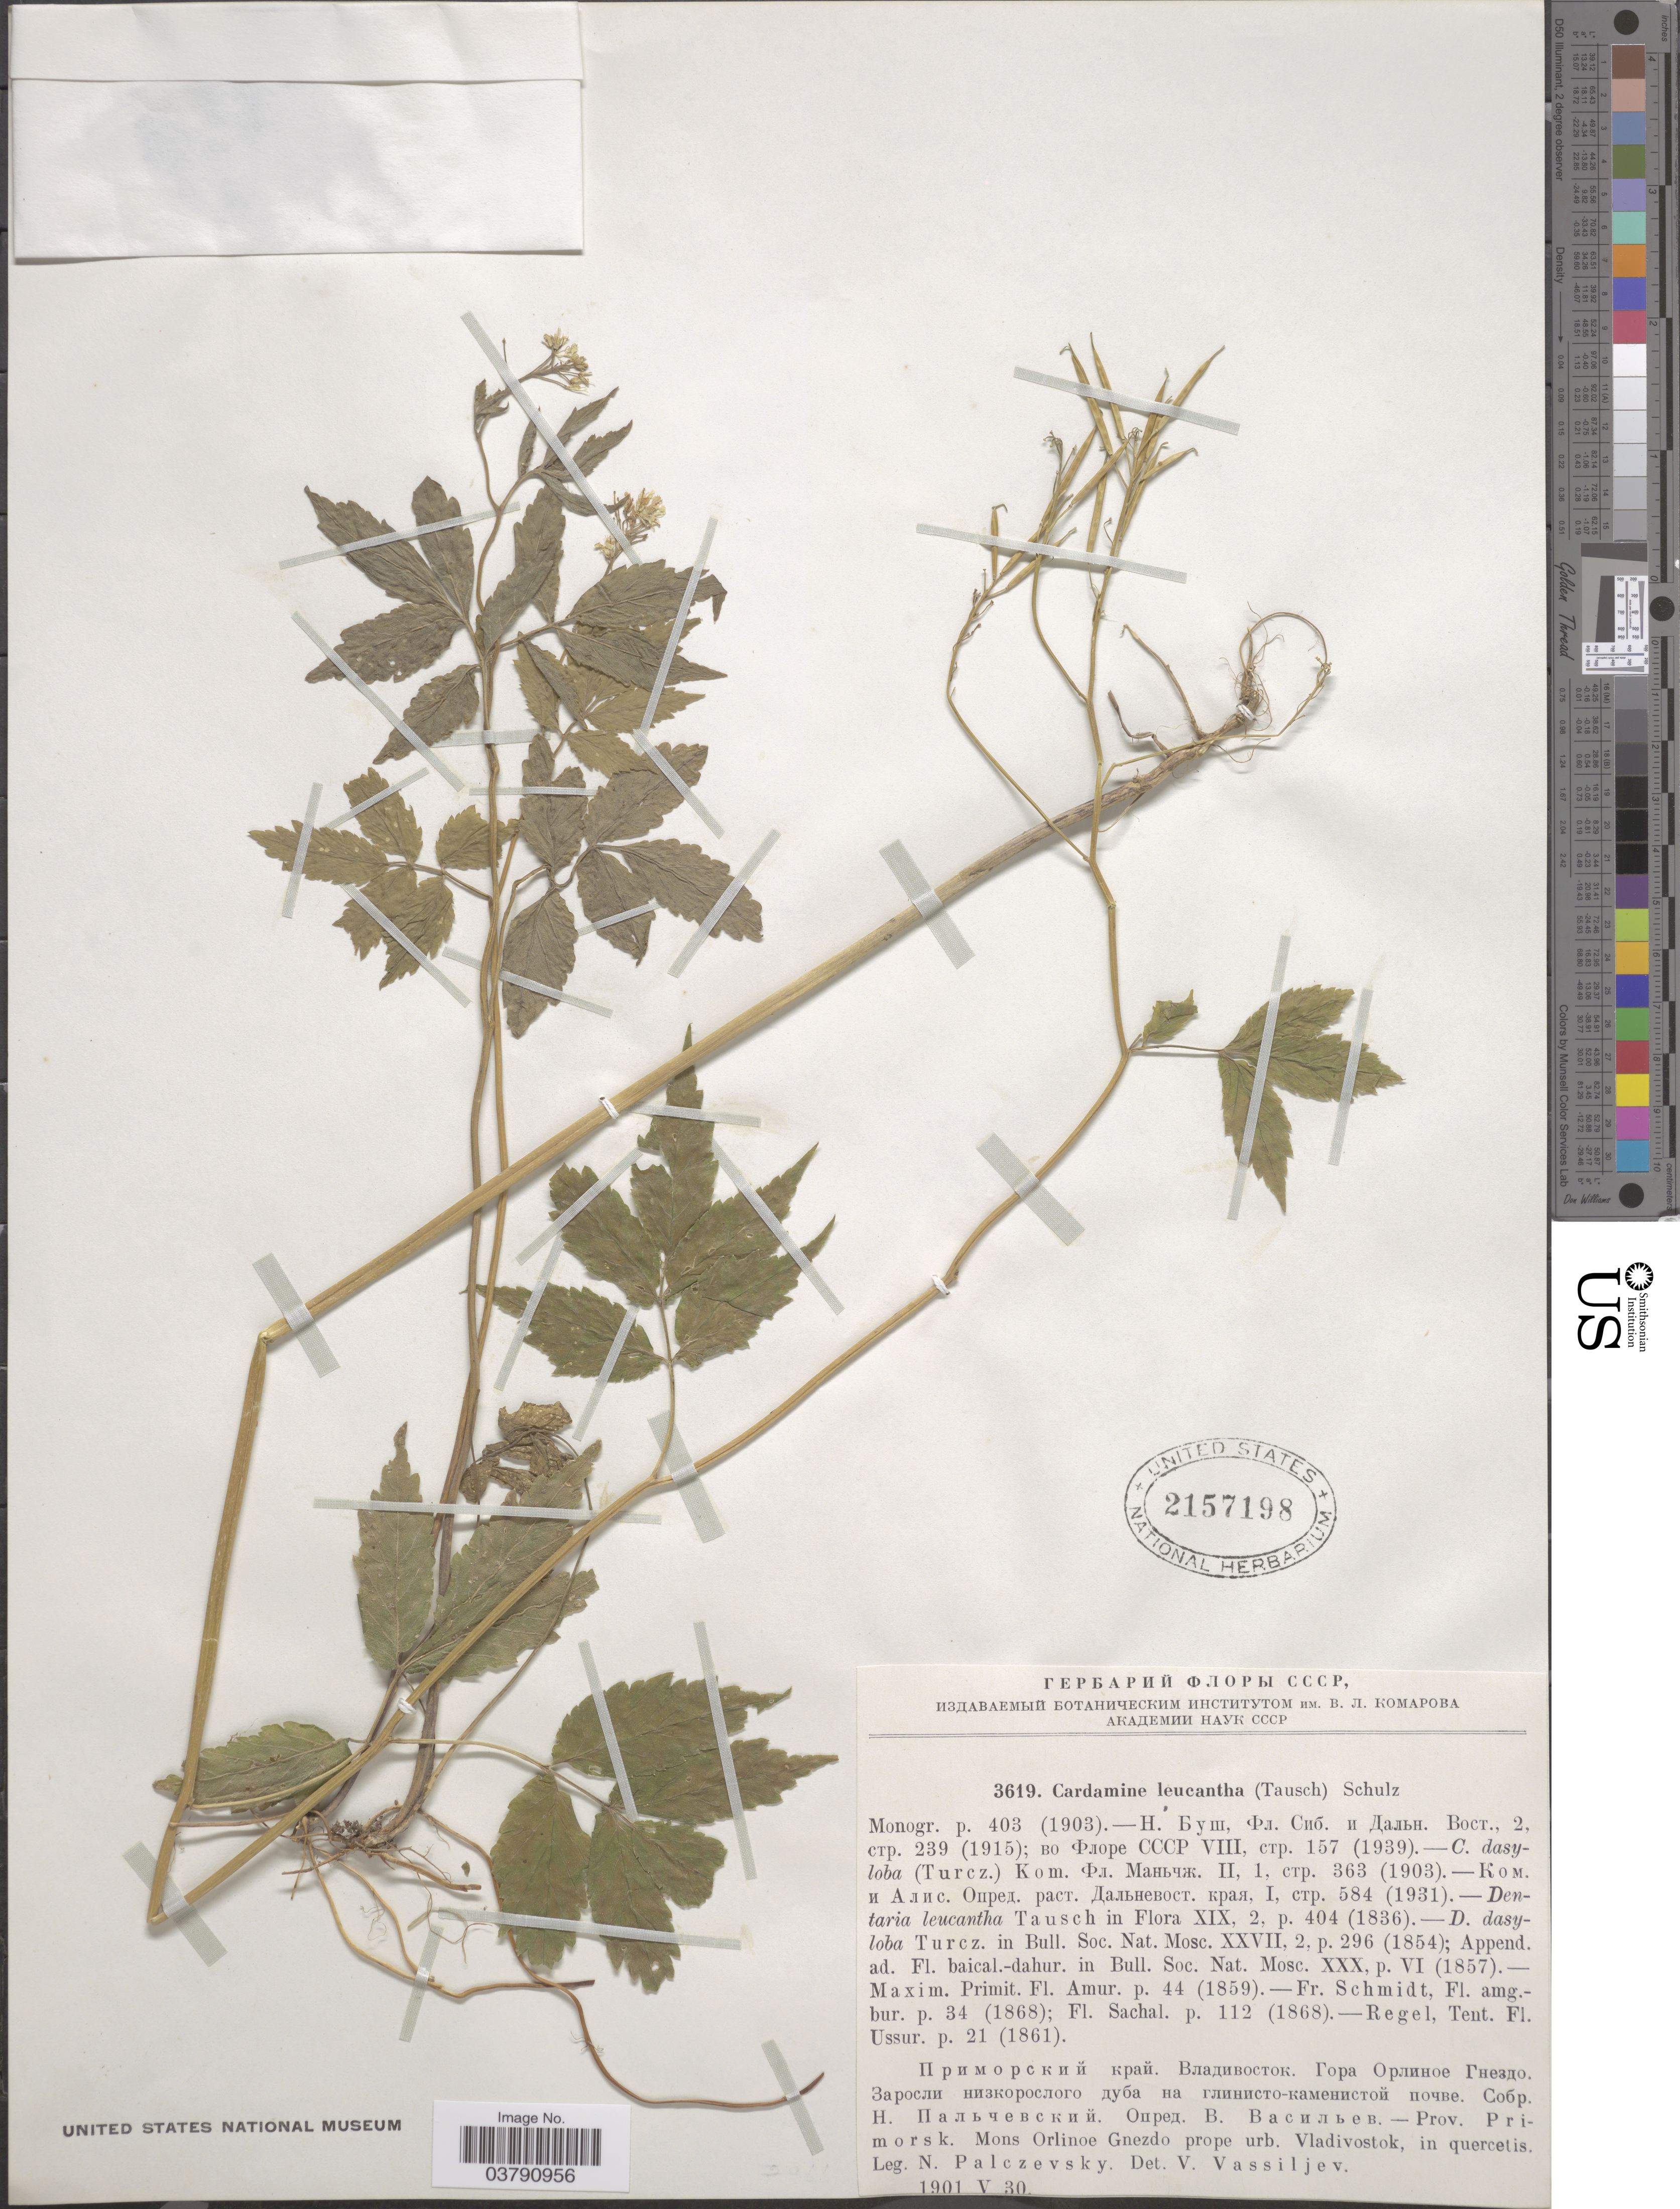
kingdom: Plantae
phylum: Tracheophyta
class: Magnoliopsida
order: Brassicales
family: Brassicaceae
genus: Cardamine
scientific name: Cardamine leucantha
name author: (Tausch) O.E. Schulz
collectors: N. Palczevsky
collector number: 3619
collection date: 1901-05-30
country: Russian Federation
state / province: Primorsky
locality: Primorsk. Mons Orlinoe Gnezdo prope urb. Vladivostok, in quercetis.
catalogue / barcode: US 2157198